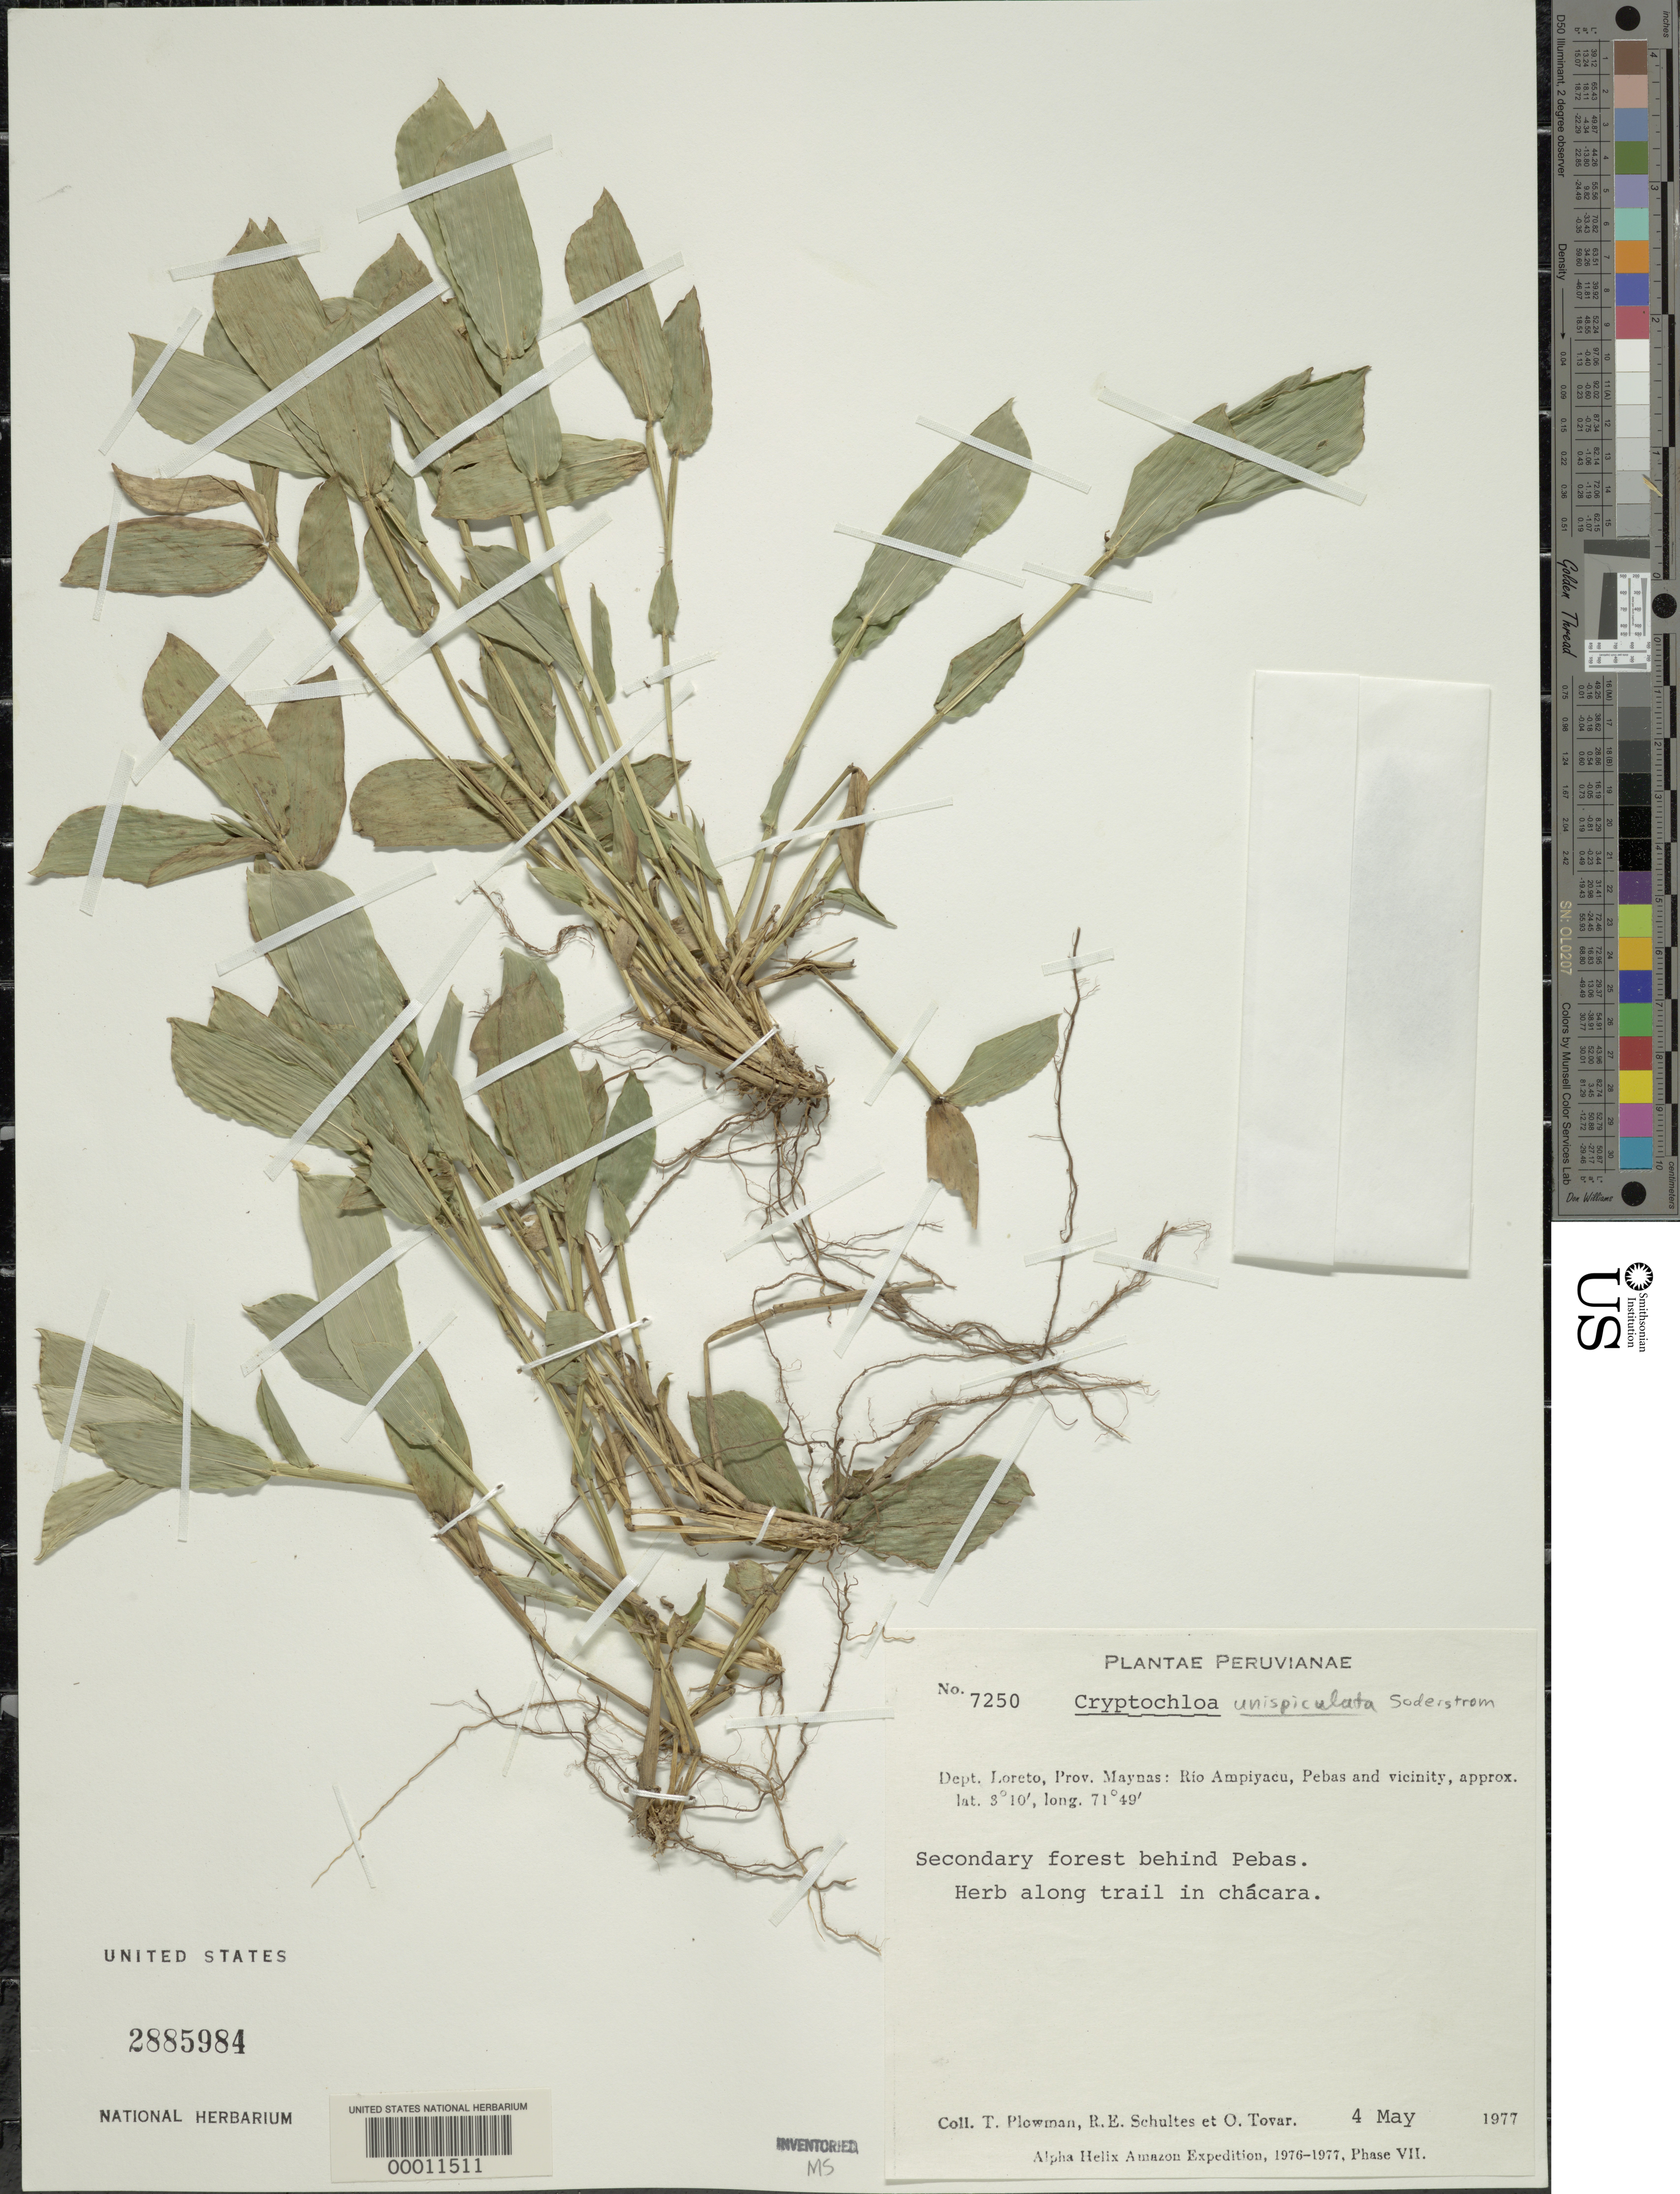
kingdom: Plantae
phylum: Tracheophyta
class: Liliopsida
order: Poales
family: Poaceae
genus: Cryptochloa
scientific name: Cryptochloa unispiculata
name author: Soderstr.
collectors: T. Plowman, R. E. Schultes & Ó. Tovar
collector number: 7250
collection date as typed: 04 May 1977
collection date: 1977-05-04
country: Peru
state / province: Loreto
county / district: Maynas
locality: Rio ampiyacu, pebas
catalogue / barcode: US 2885984